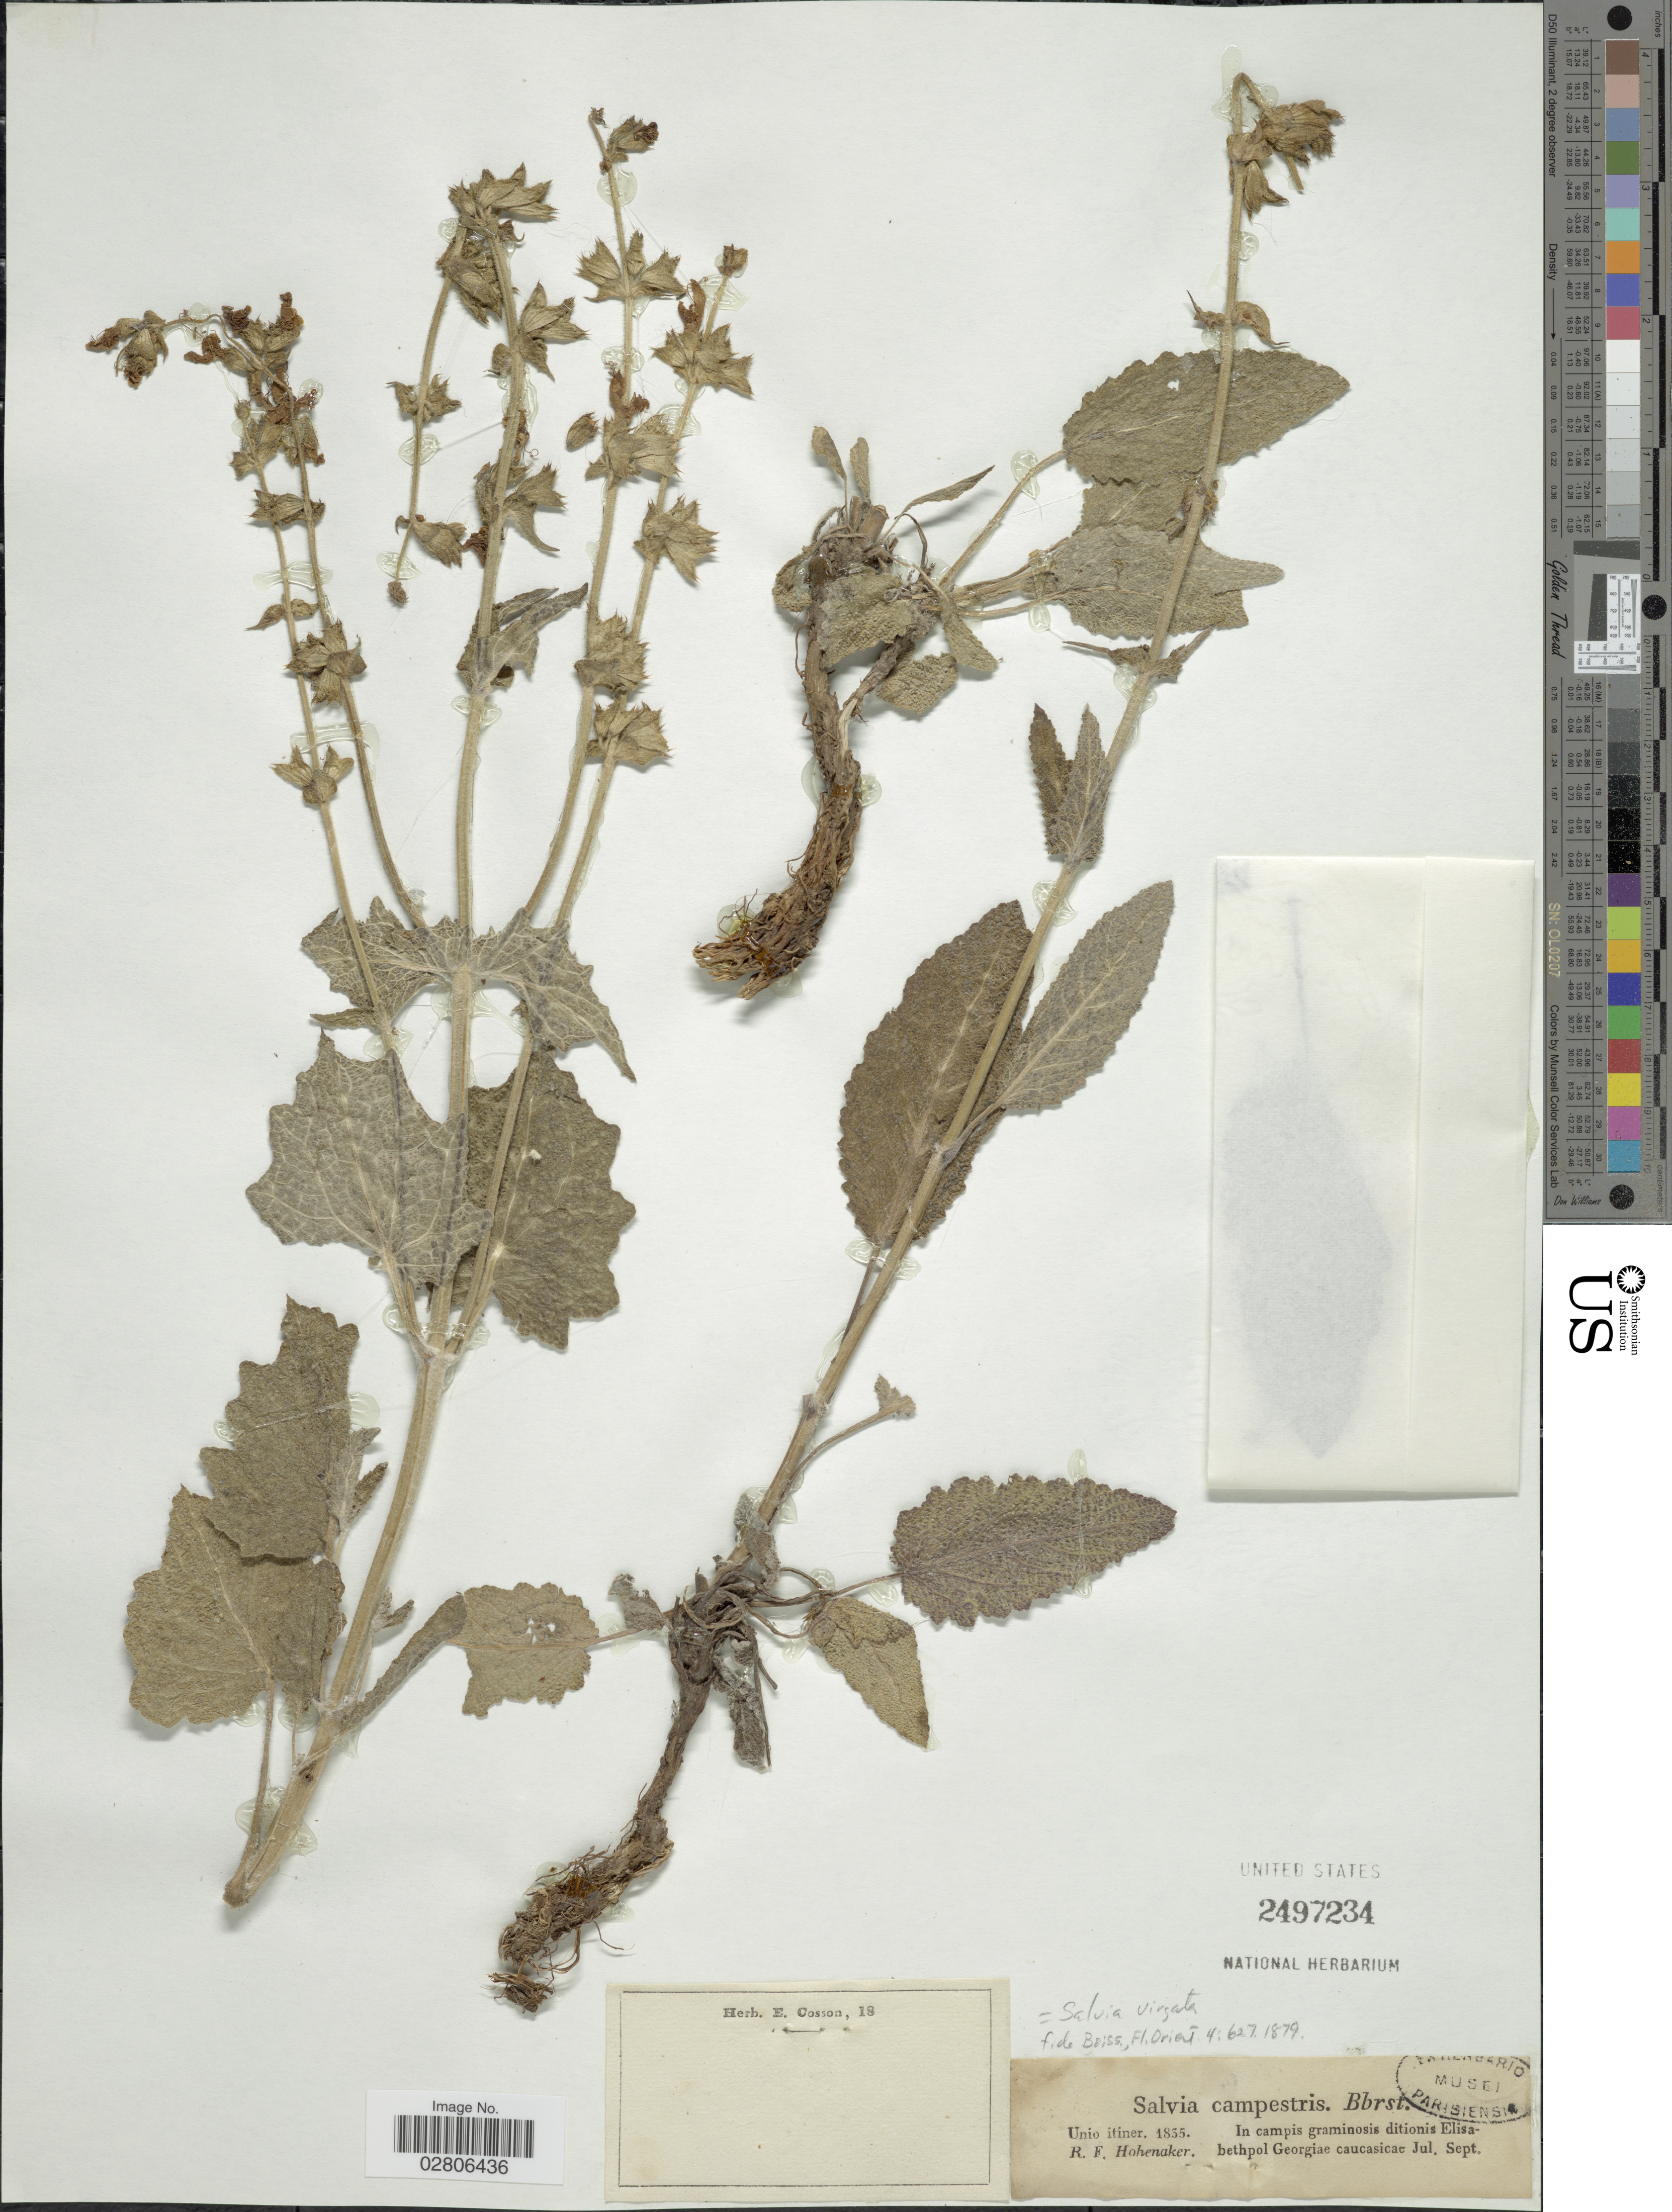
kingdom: Plantae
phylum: Tracheophyta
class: Magnoliopsida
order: Lamiales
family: Lamiaceae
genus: Salvia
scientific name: Salvia virgata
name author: Jacq.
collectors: R. Hohenaker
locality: In campis graminosis ditionis Elisabethpol Georgiae caucasicae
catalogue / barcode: US 2497234